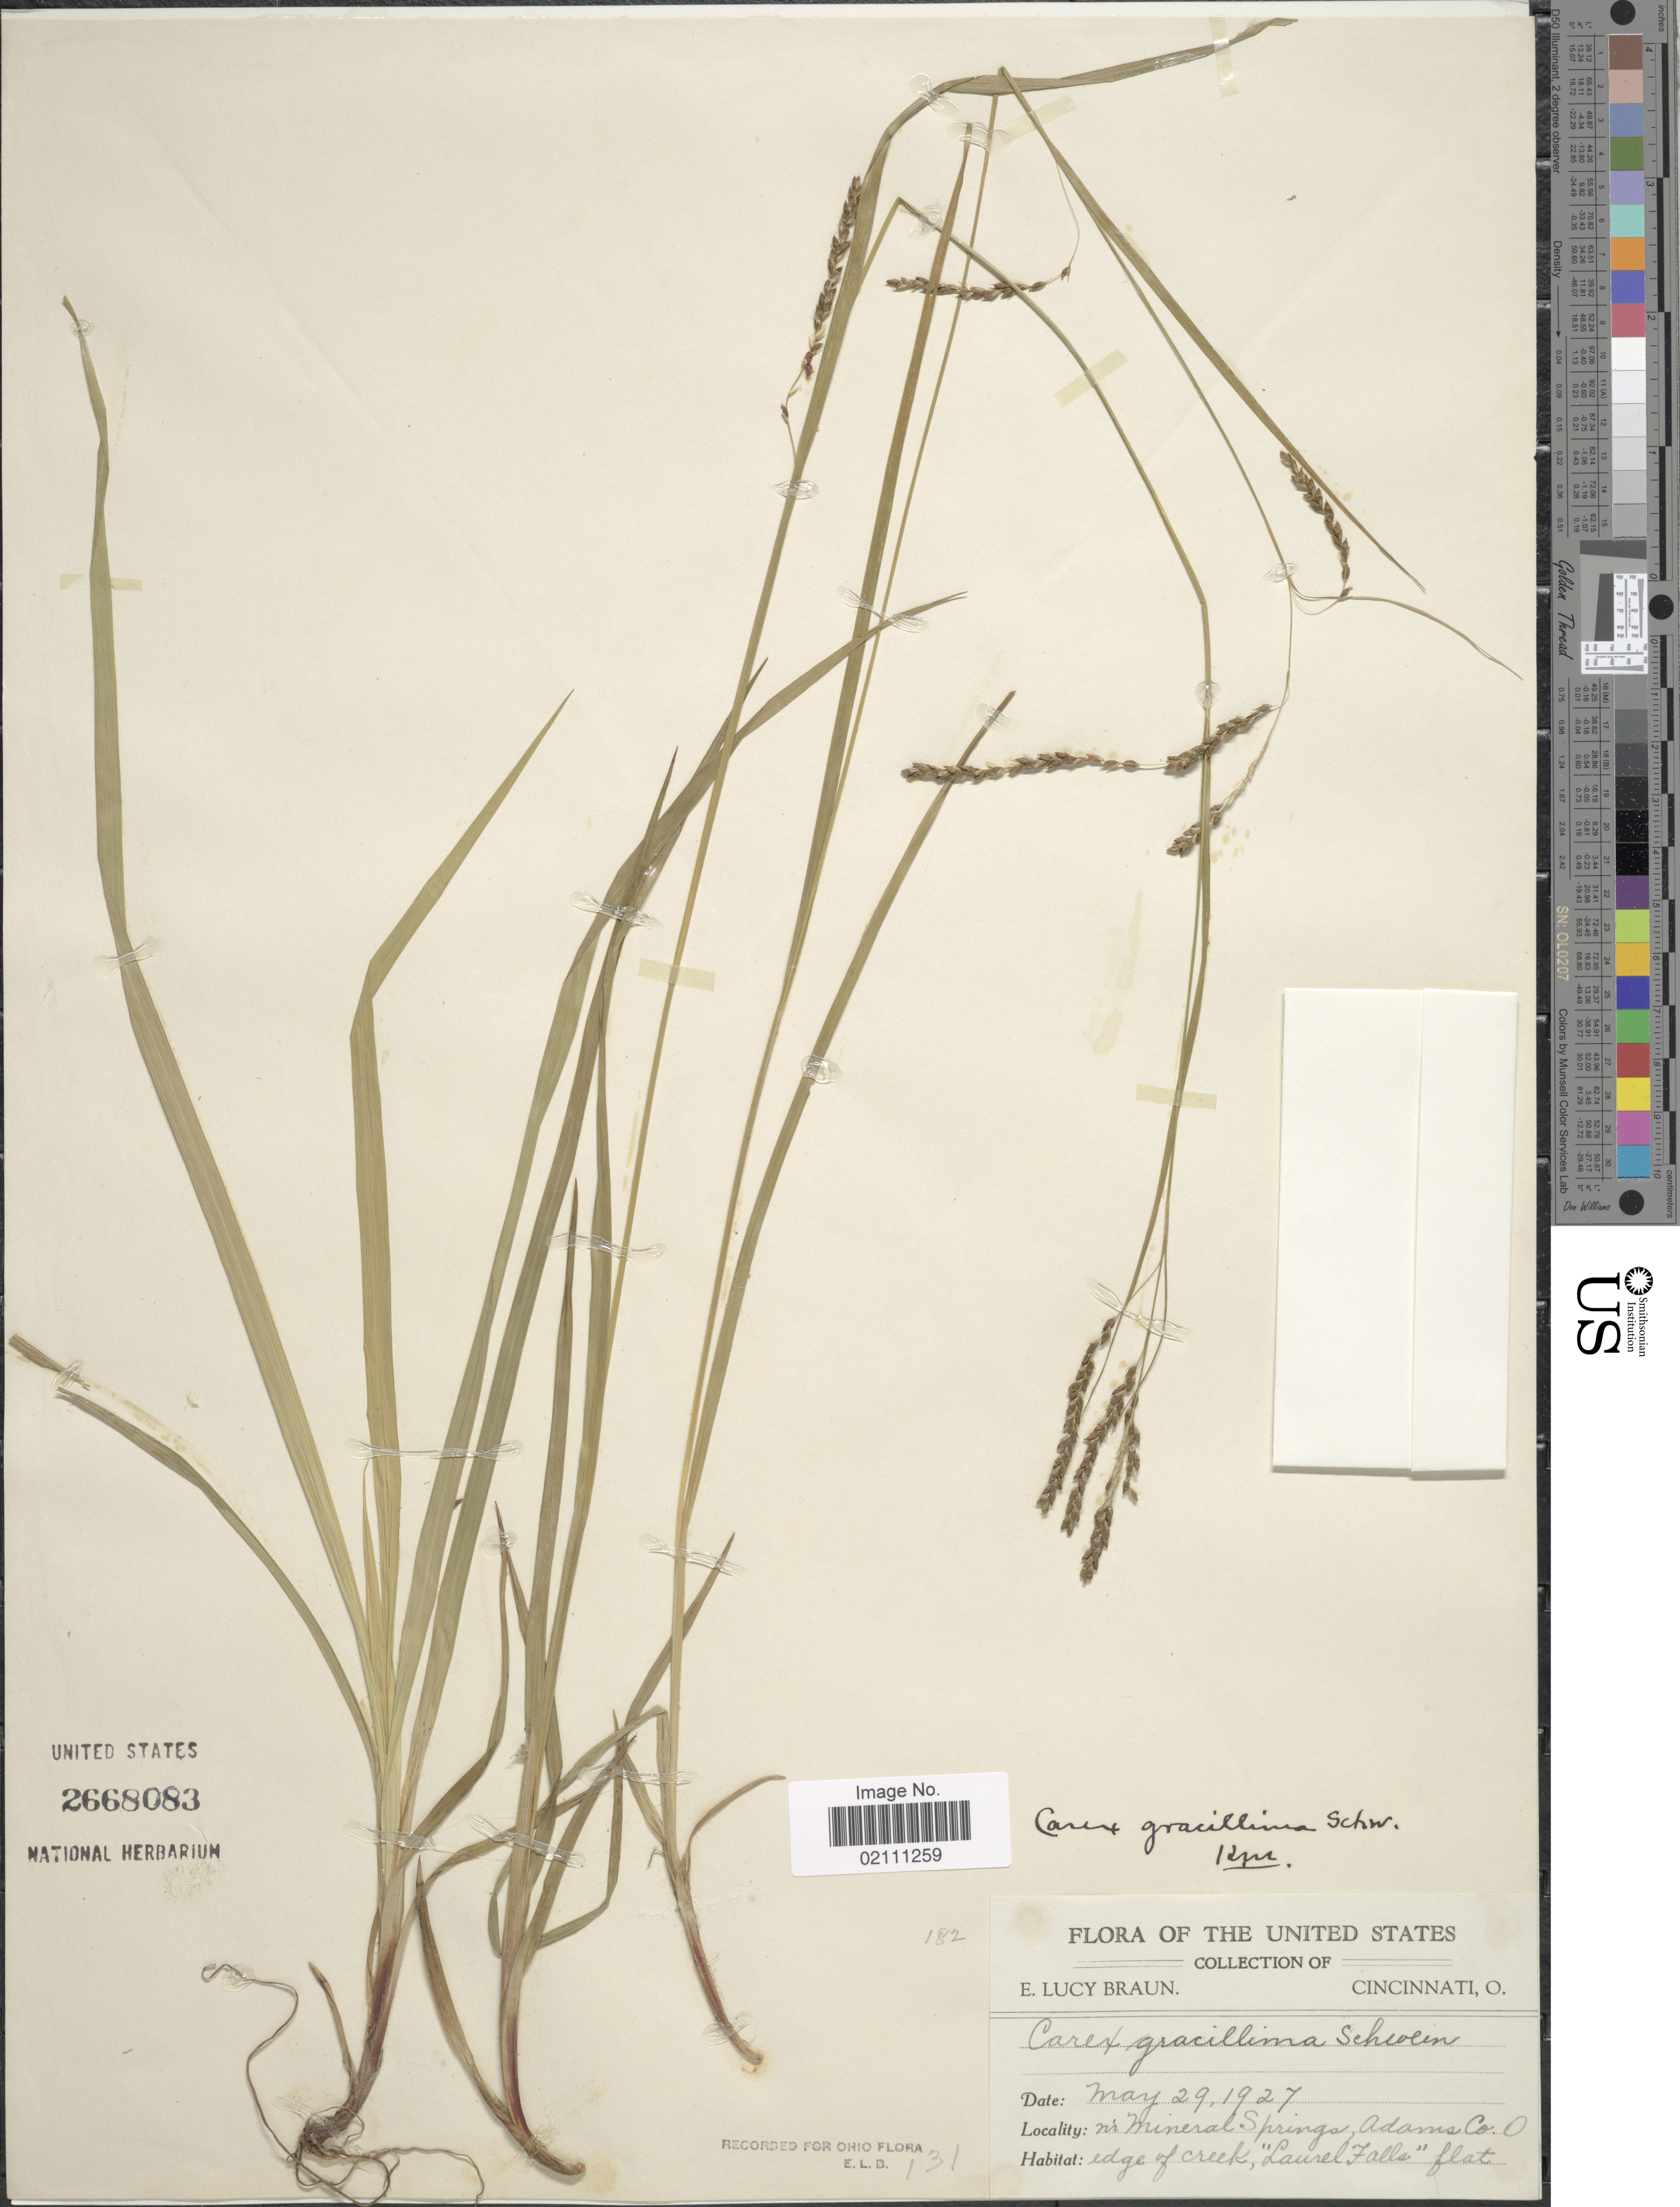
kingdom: Plantae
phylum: Tracheophyta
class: Liliopsida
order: Poales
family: Cyperaceae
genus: Carex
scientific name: Carex gracillima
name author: Schwein.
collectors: E. L. Braun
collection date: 1927-05-29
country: United States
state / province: Ohio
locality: Nr Mineral Springs, Adams Co., edge of creek, "Laurel Falls"flat.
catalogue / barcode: US 2668083